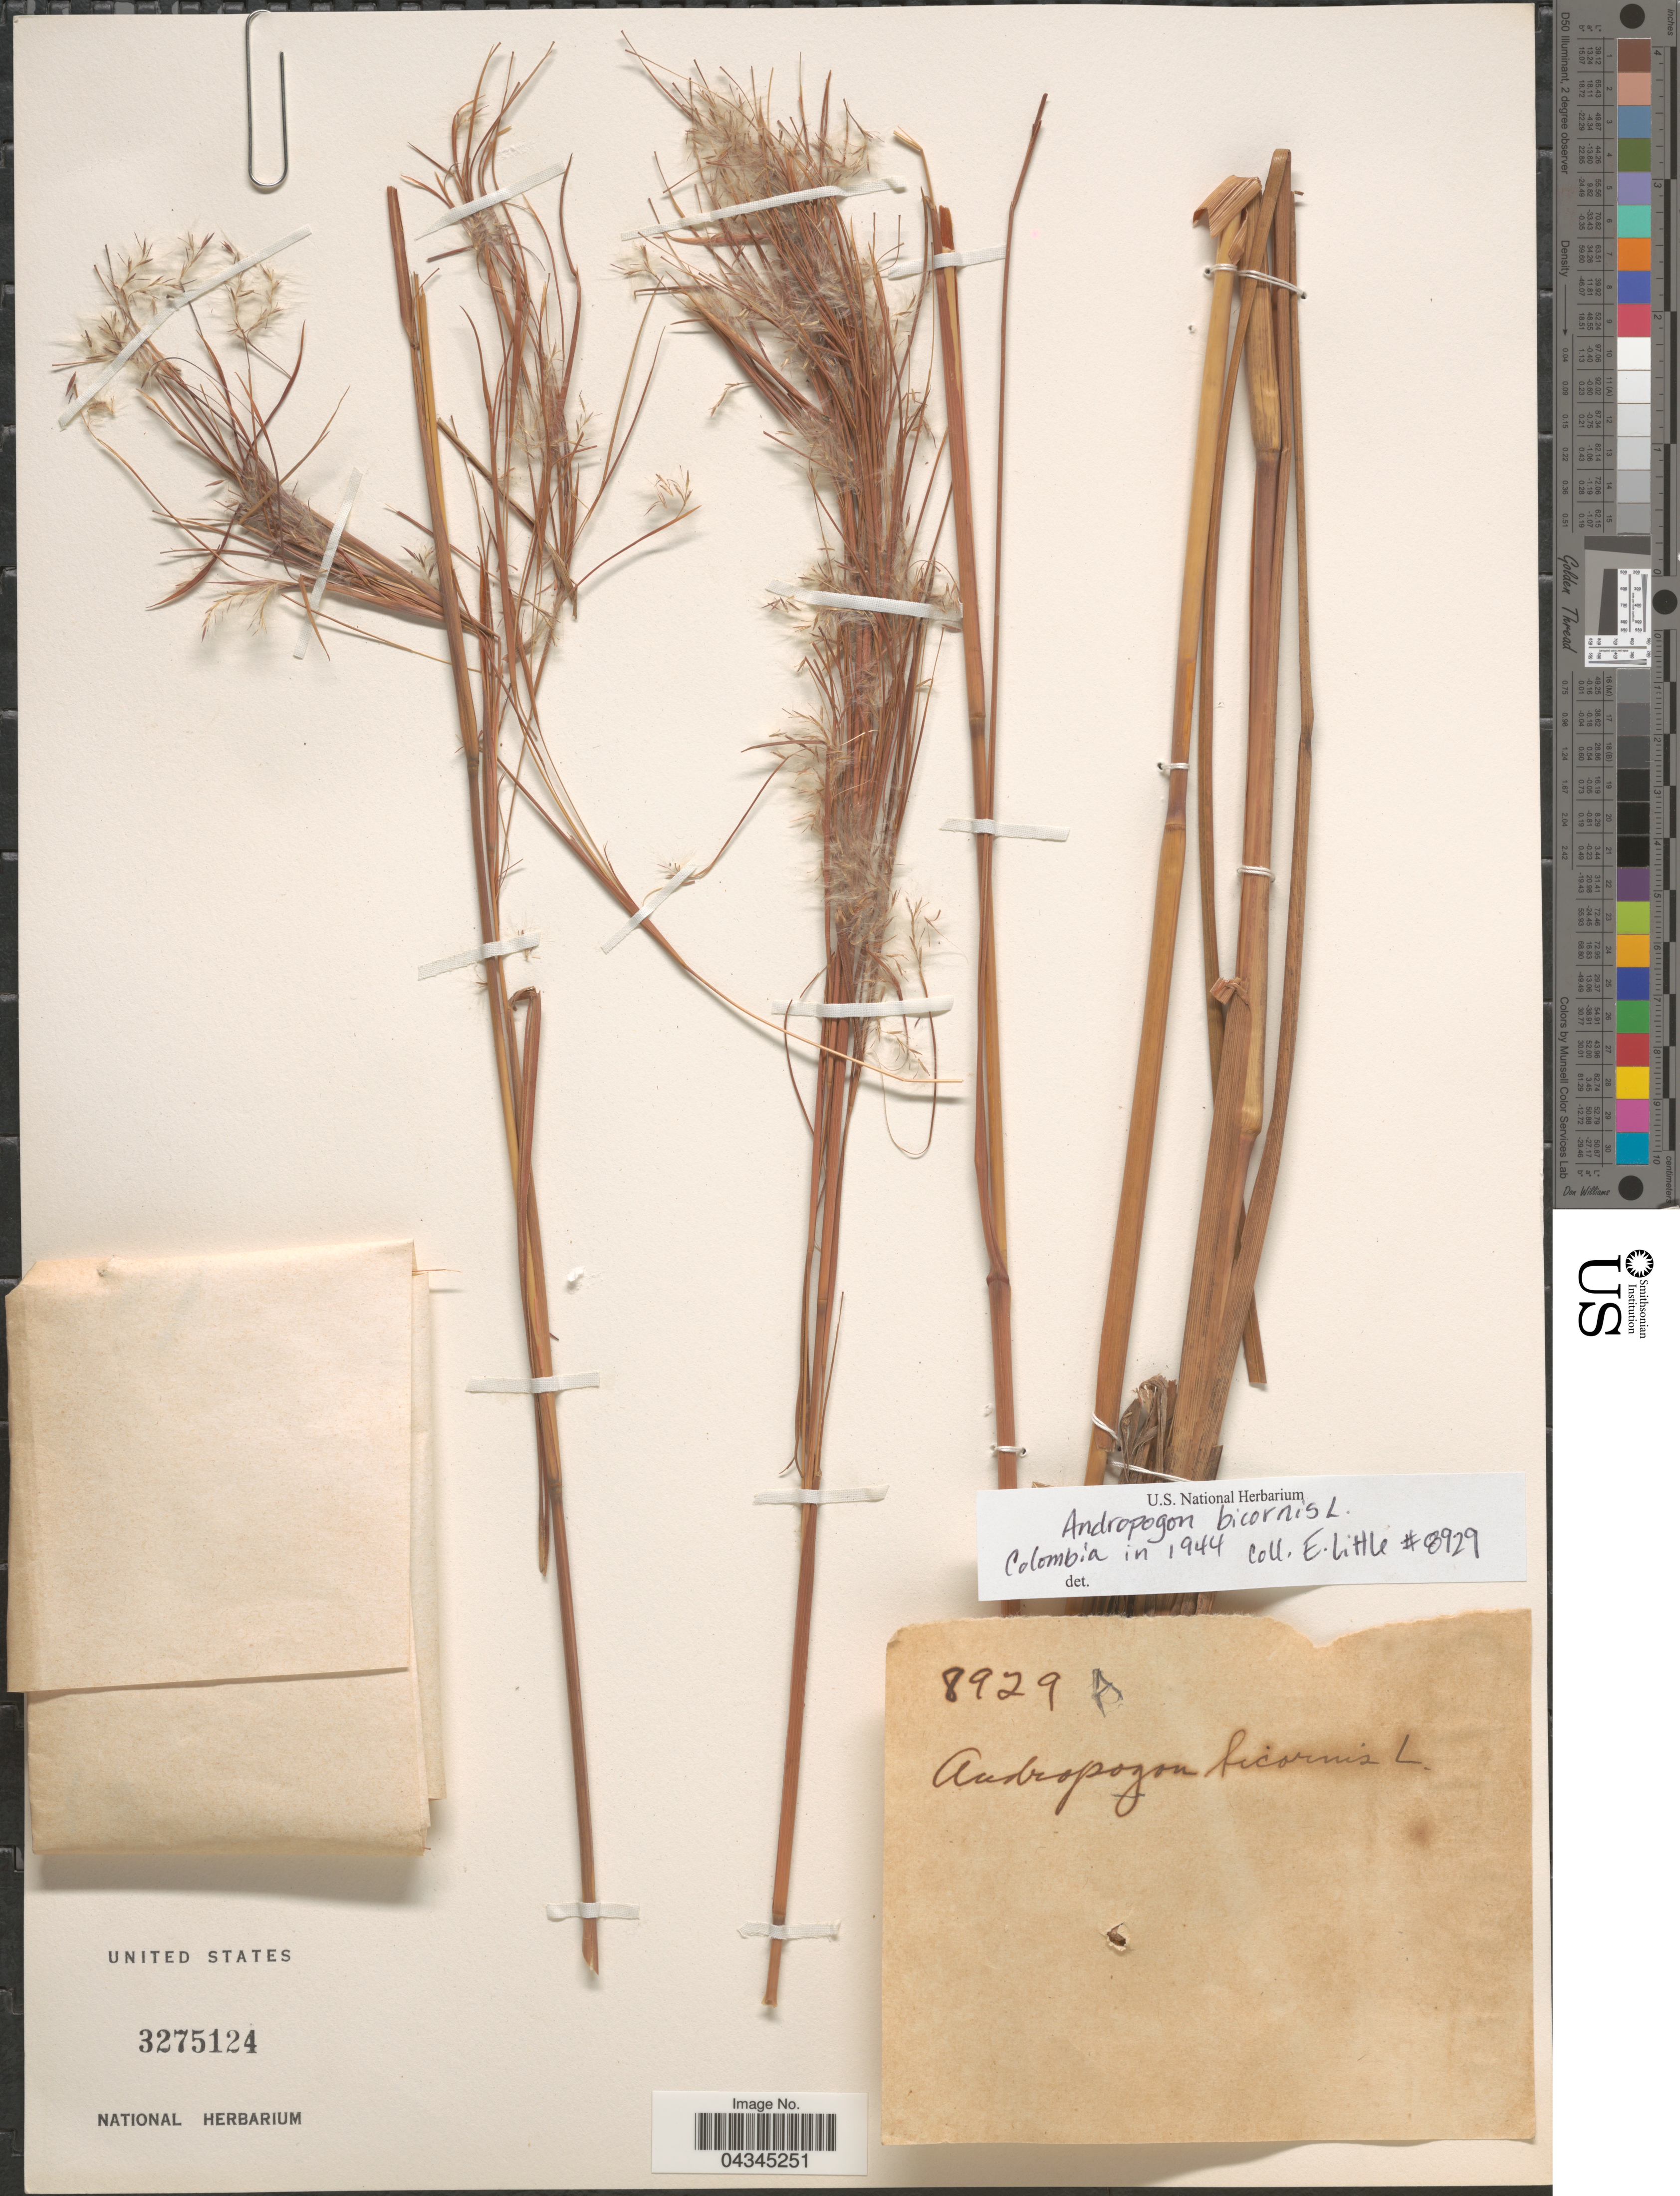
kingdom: Plantae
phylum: Tracheophyta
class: Liliopsida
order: Poales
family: Poaceae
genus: Andropogon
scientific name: Andropogon bicornis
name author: L.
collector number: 8929A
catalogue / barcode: US 3275124